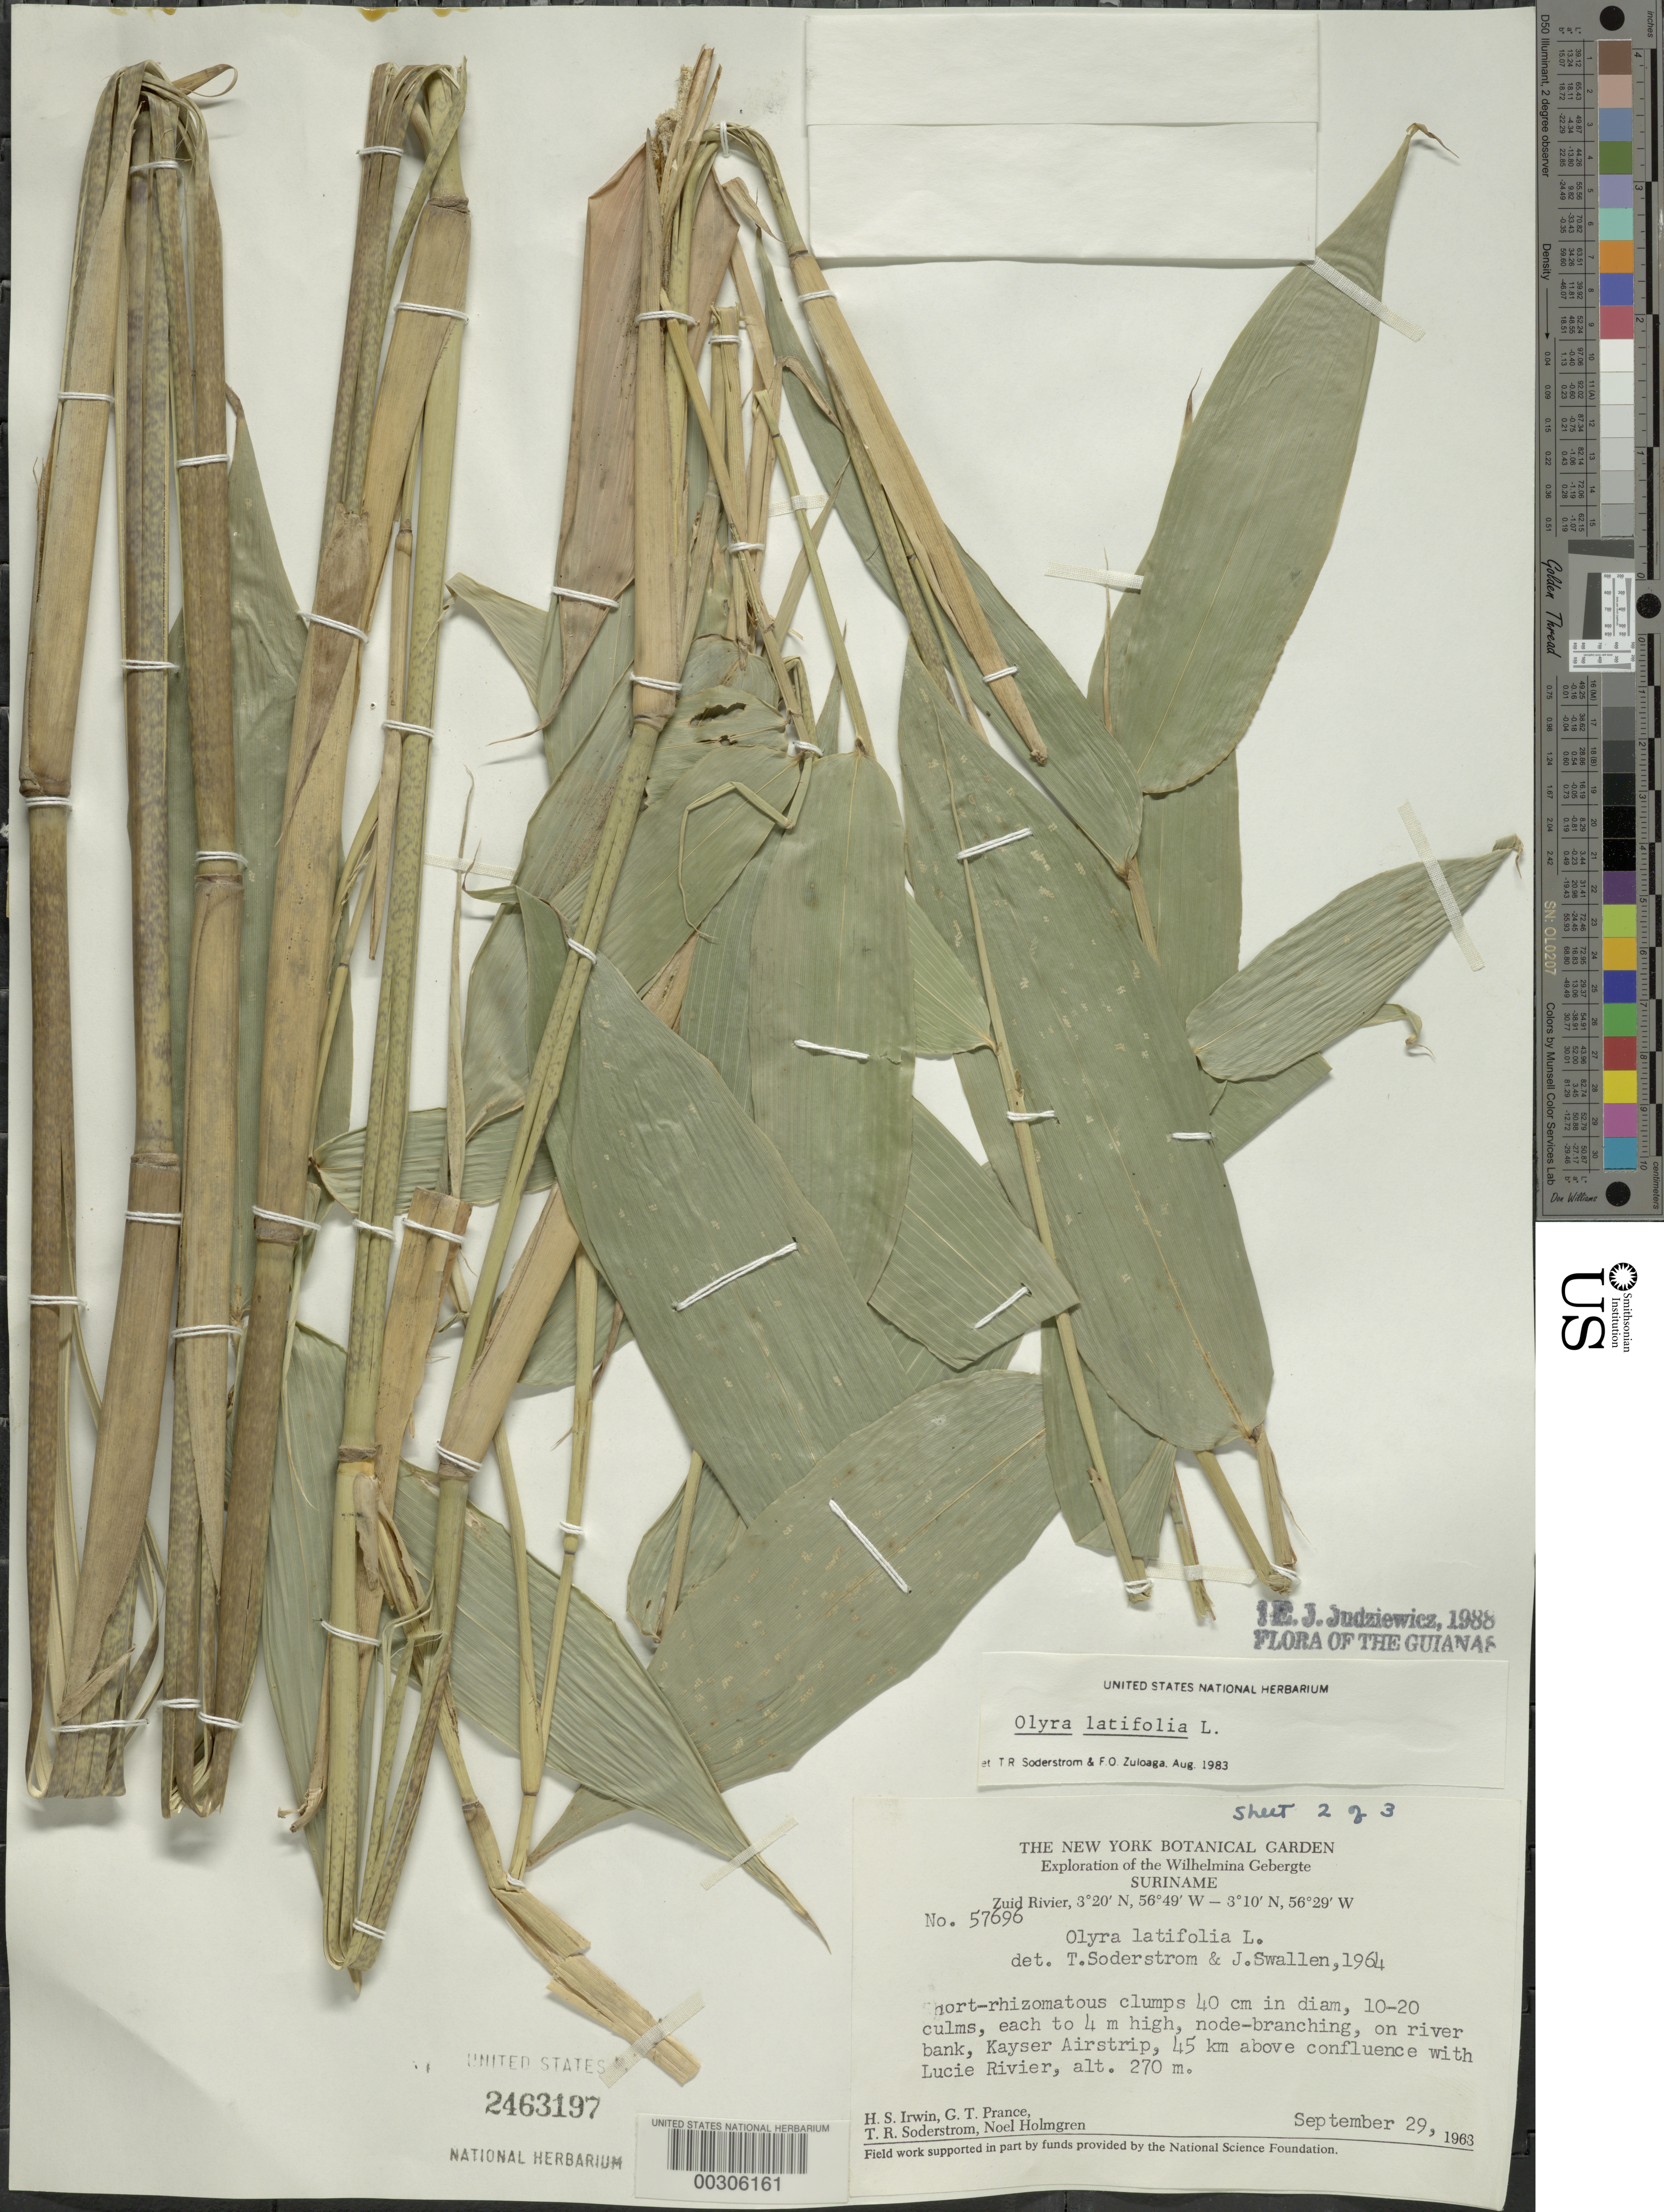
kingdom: Plantae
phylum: Tracheophyta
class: Liliopsida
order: Poales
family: Poaceae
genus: Olyra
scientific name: Olyra latifolia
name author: L.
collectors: H. Irwin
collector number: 57696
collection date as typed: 29 Sep 1963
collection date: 1963-09-29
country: Suriname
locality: Zuid river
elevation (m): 270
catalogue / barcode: US 2463197